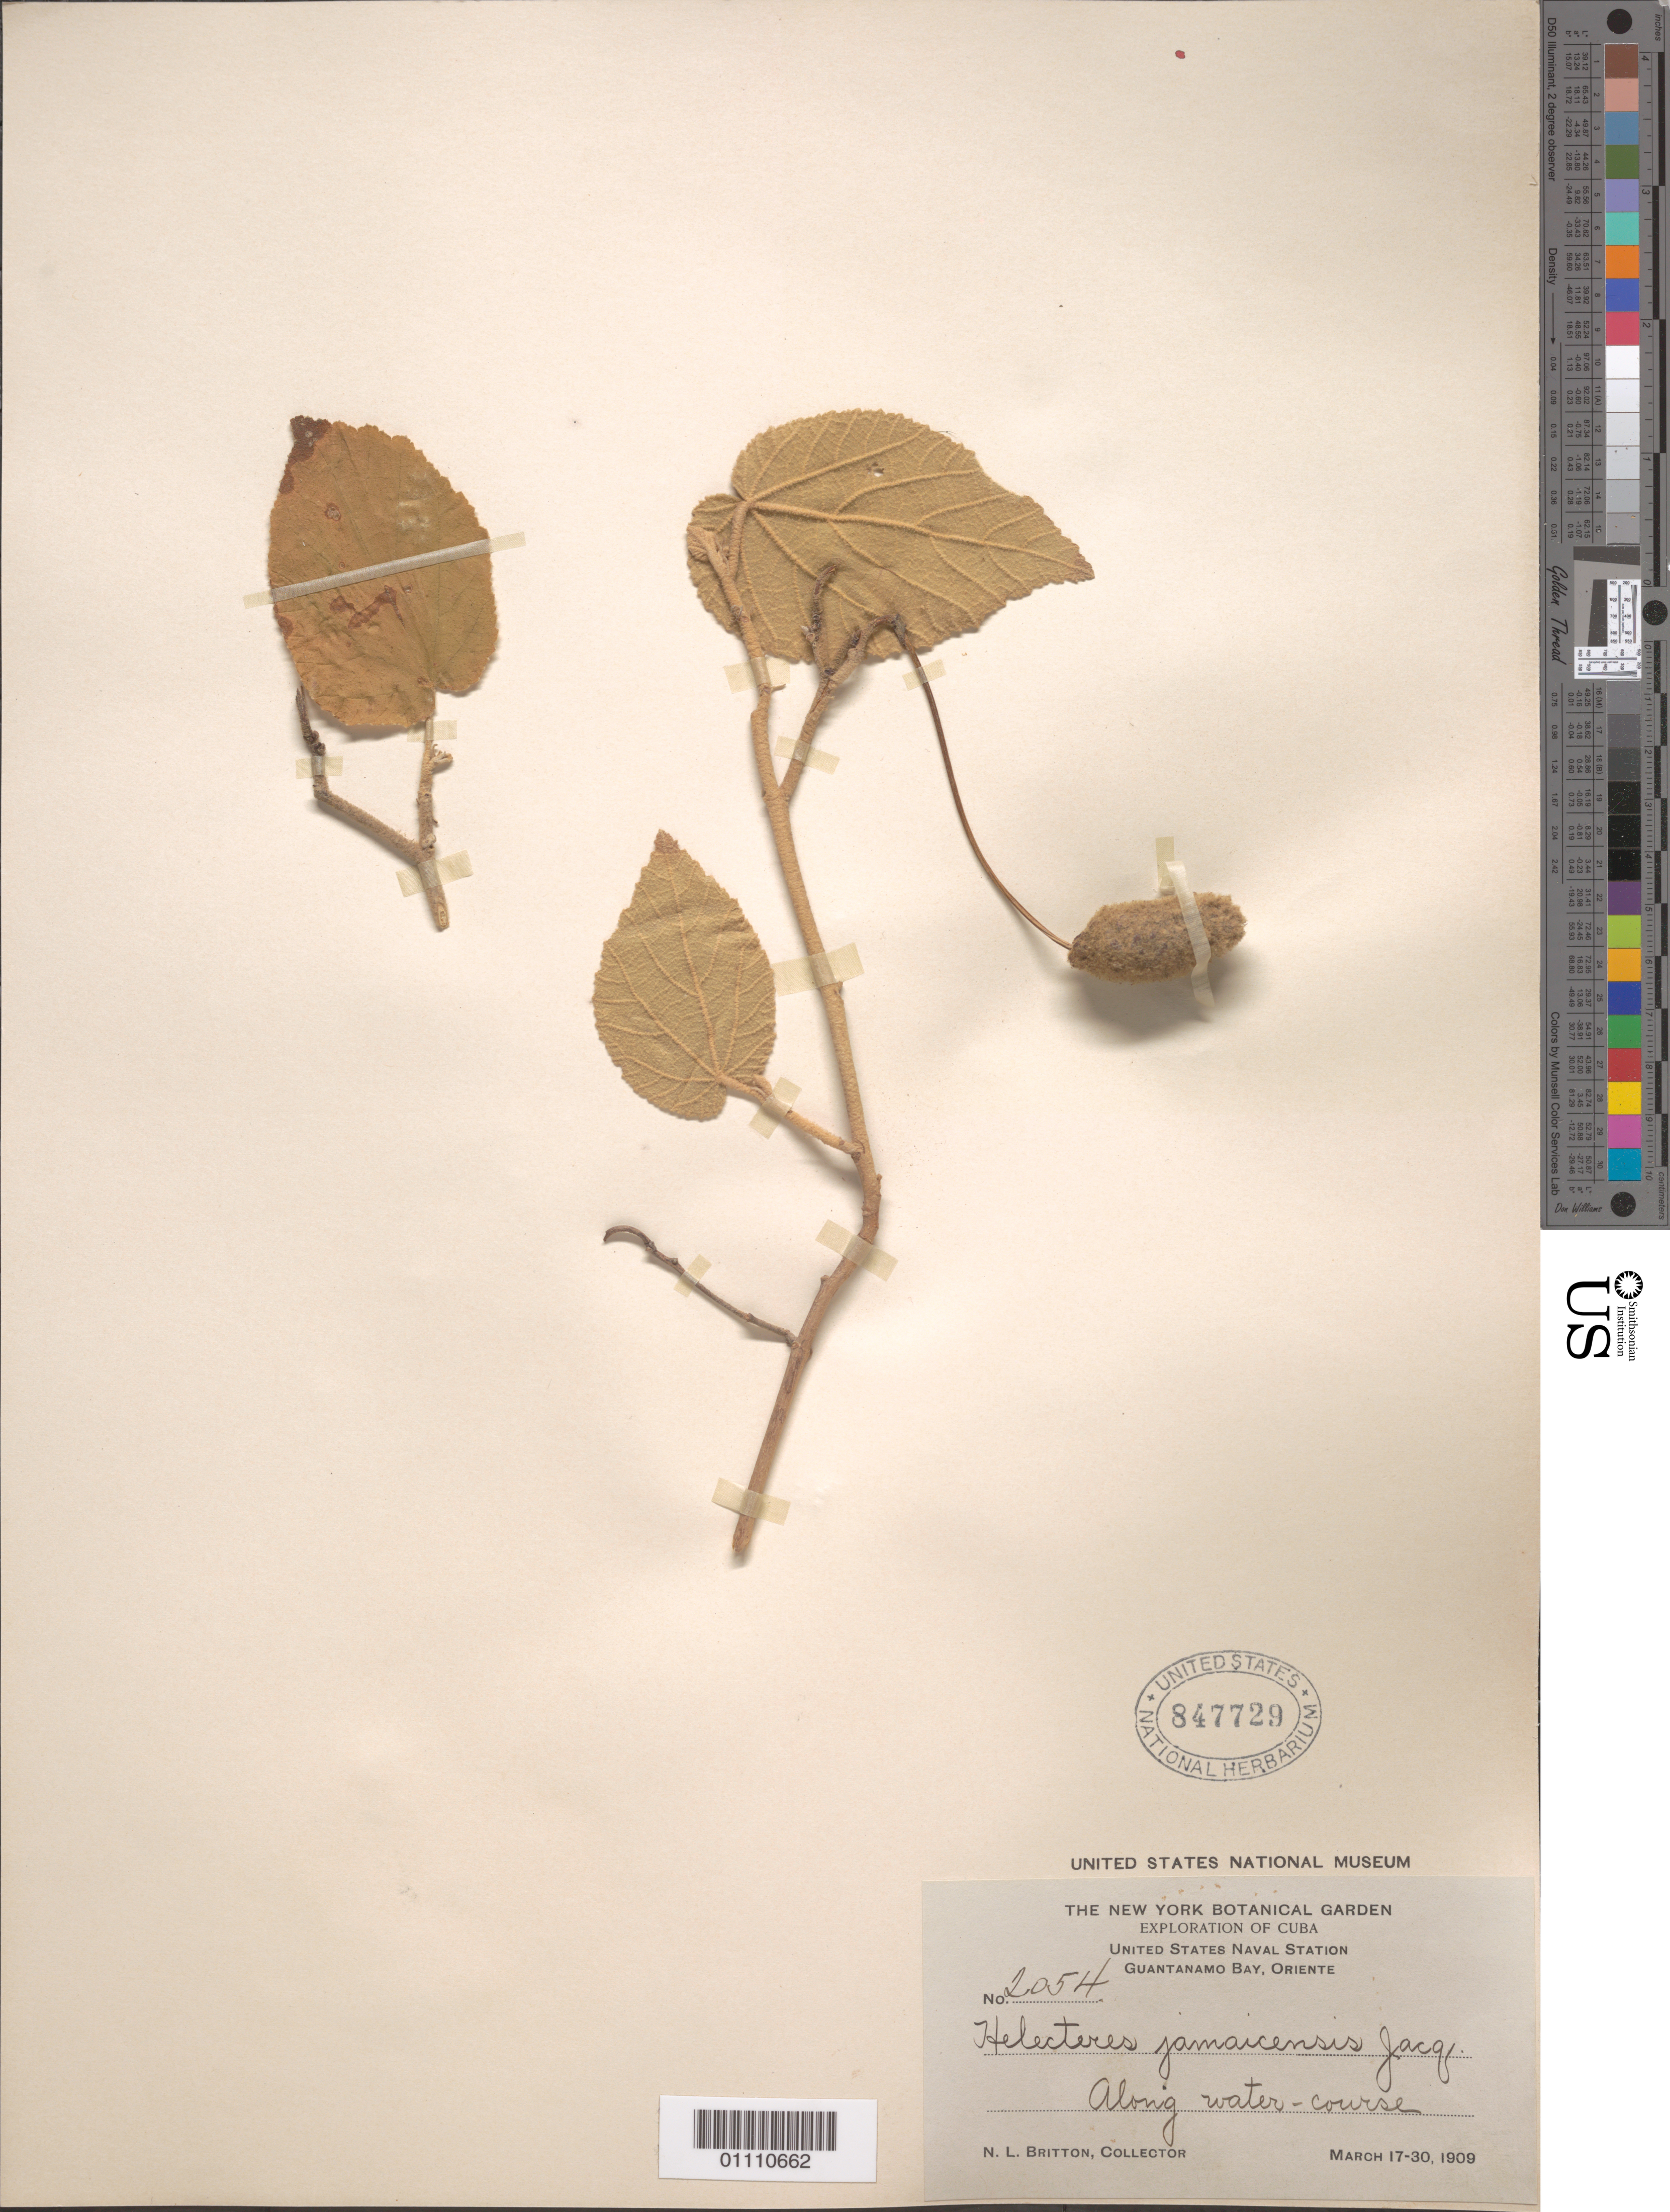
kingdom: Plantae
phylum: Tracheophyta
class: Magnoliopsida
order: Malvales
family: Malvaceae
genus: Helicteres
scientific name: Helicteres jamaicensis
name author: Jacq.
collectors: N. Britton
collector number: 2054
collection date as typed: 17 Mar 1909 to 30 Mar 1909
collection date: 1909-03-17/1909-03-30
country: Cuba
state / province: Guantánamo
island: Cuba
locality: United States Naval Station, Guantánamo Bay, Oriente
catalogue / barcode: US 847729